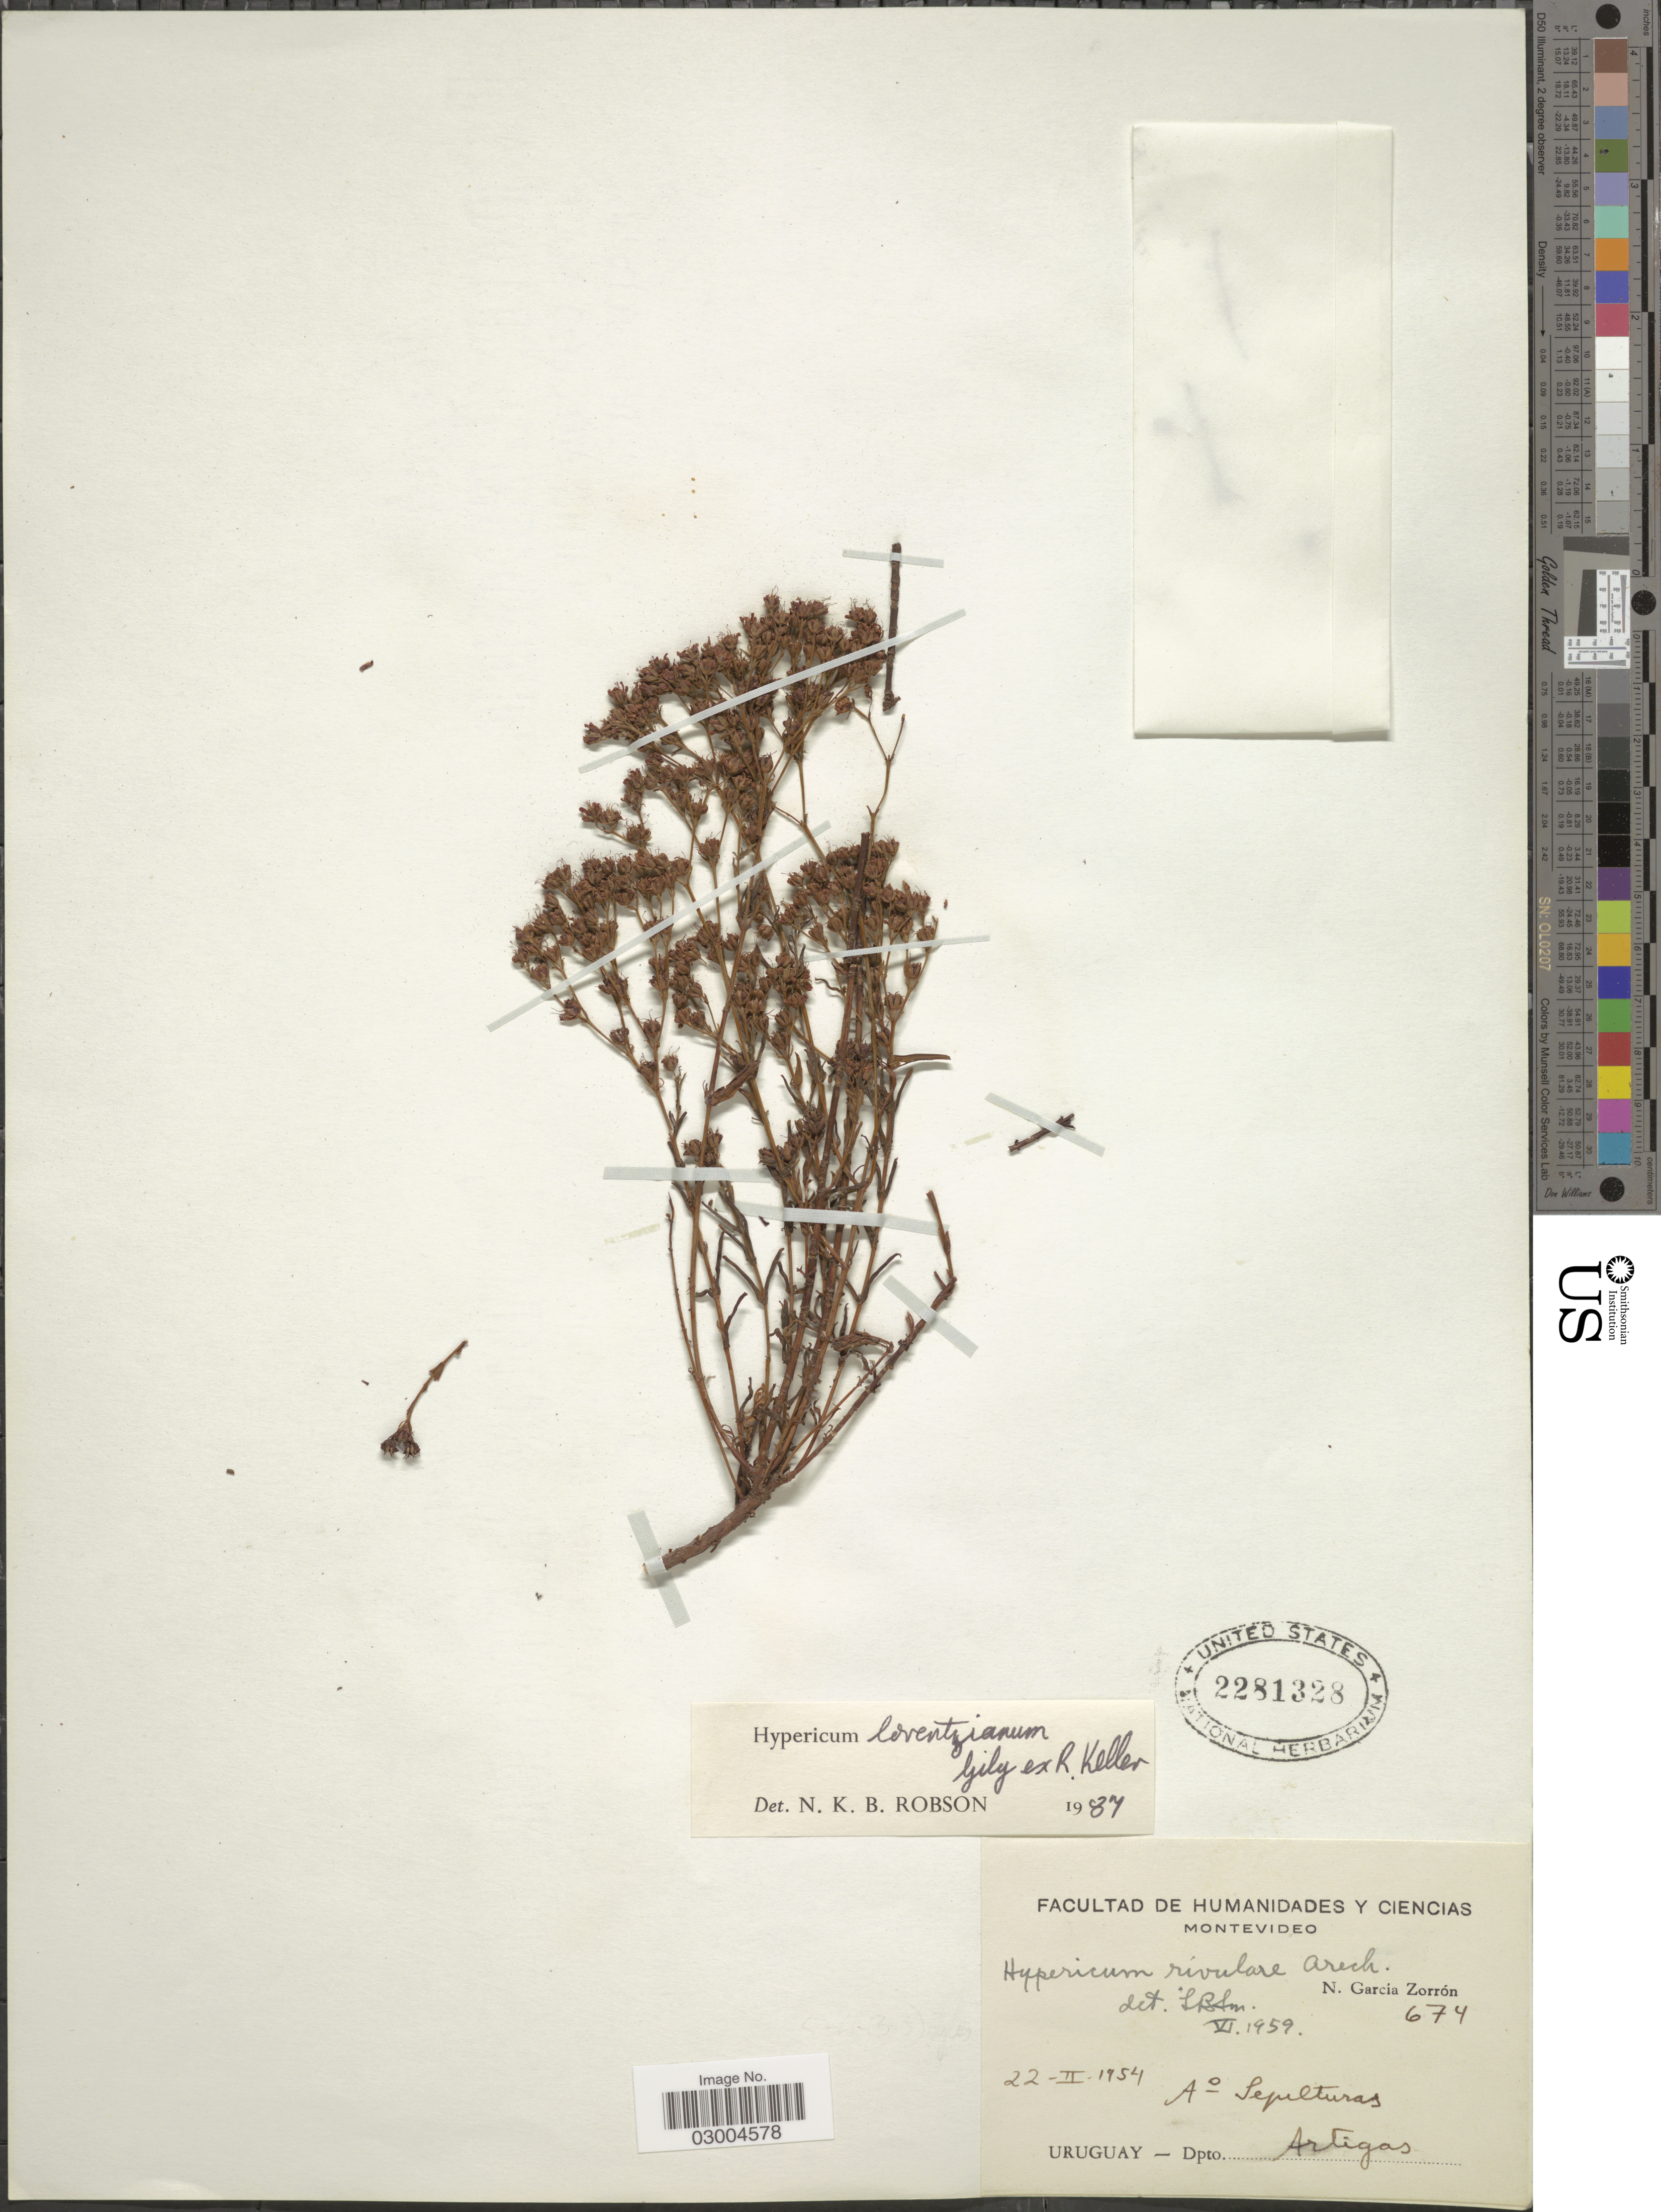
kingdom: Plantae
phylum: Tracheophyta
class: Magnoliopsida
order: Malpighiales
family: Hypericaceae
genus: Hypericum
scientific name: Hypericum lorentzianum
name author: Gilg ex R. Keller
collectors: N. Garcia Zorron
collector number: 674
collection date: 1954-02-22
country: Uruguay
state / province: Artigas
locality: A° Sepulturas. Dpto. Artigas.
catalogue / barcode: US 2281328